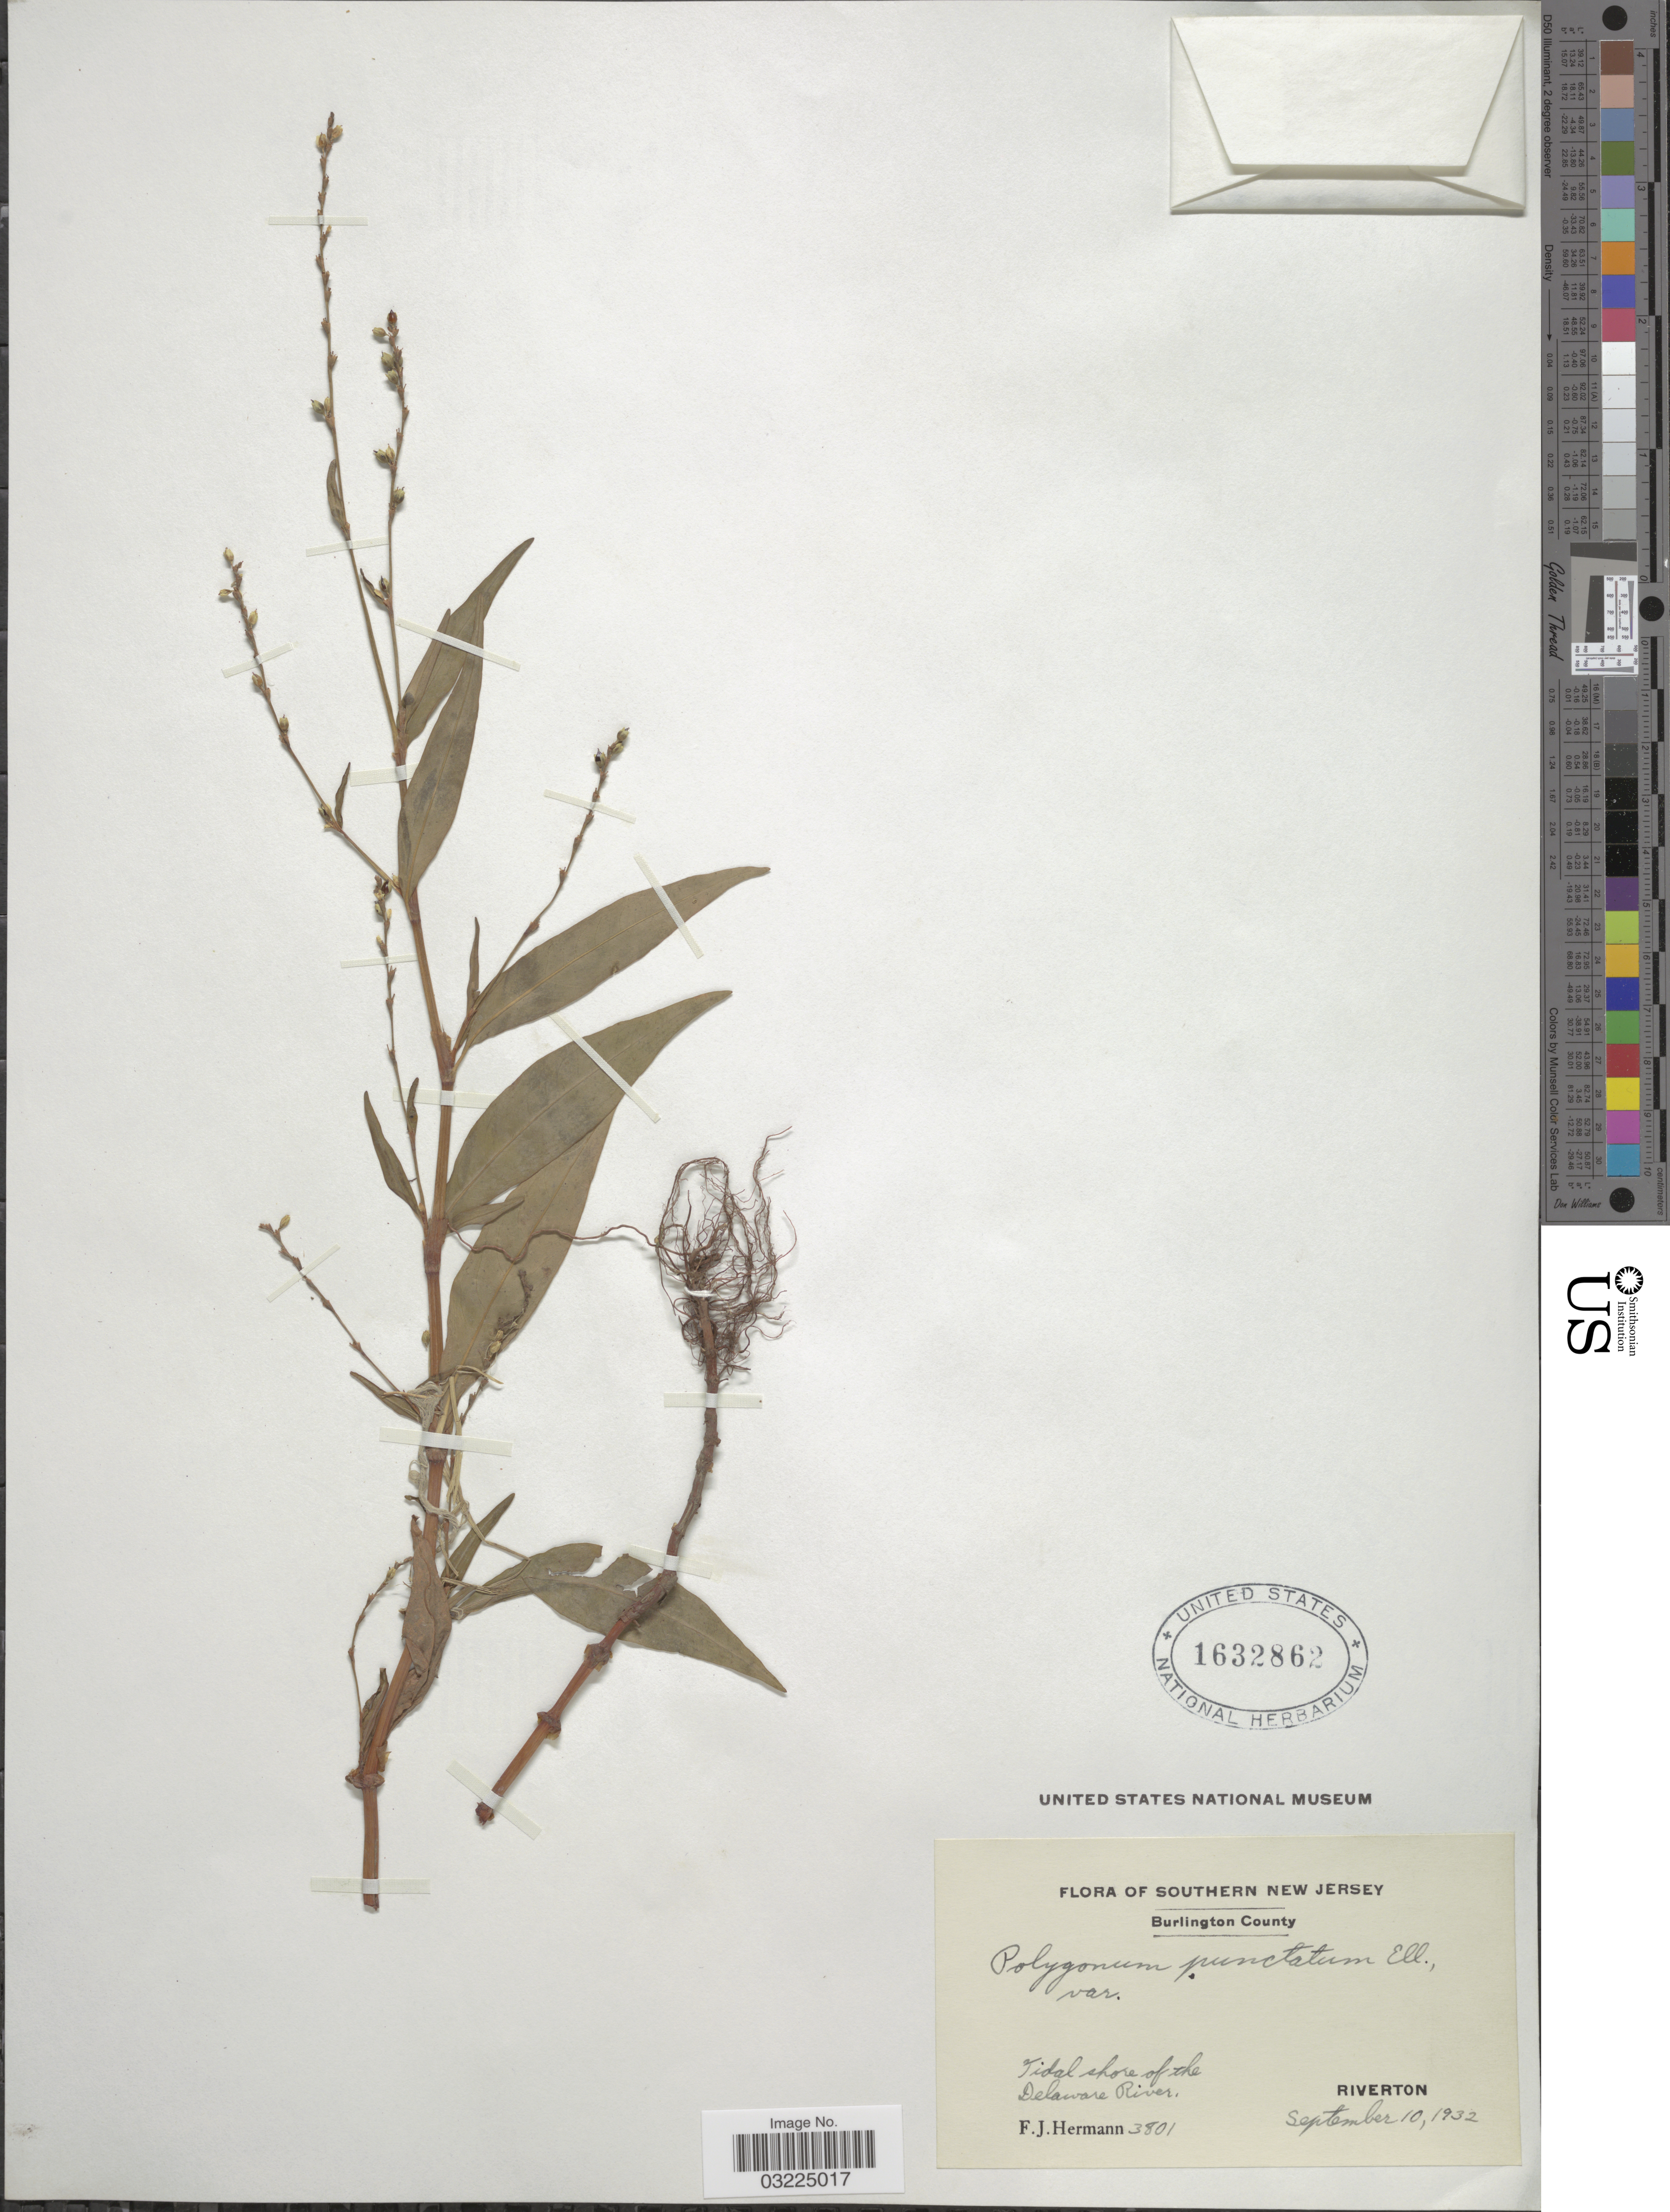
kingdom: Plantae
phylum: Tracheophyta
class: Magnoliopsida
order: Caryophyllales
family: Polygonaceae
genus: Persicaria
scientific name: Persicaria punctata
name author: (Elliott) Small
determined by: Atha, D. E.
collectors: F. J. Hermann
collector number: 3801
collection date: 1932-09-10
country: United States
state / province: New Jersey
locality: Southern New Jersey. Burlington County. Tidal shore of the Delaware River. Riverton.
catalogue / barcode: US 1632862